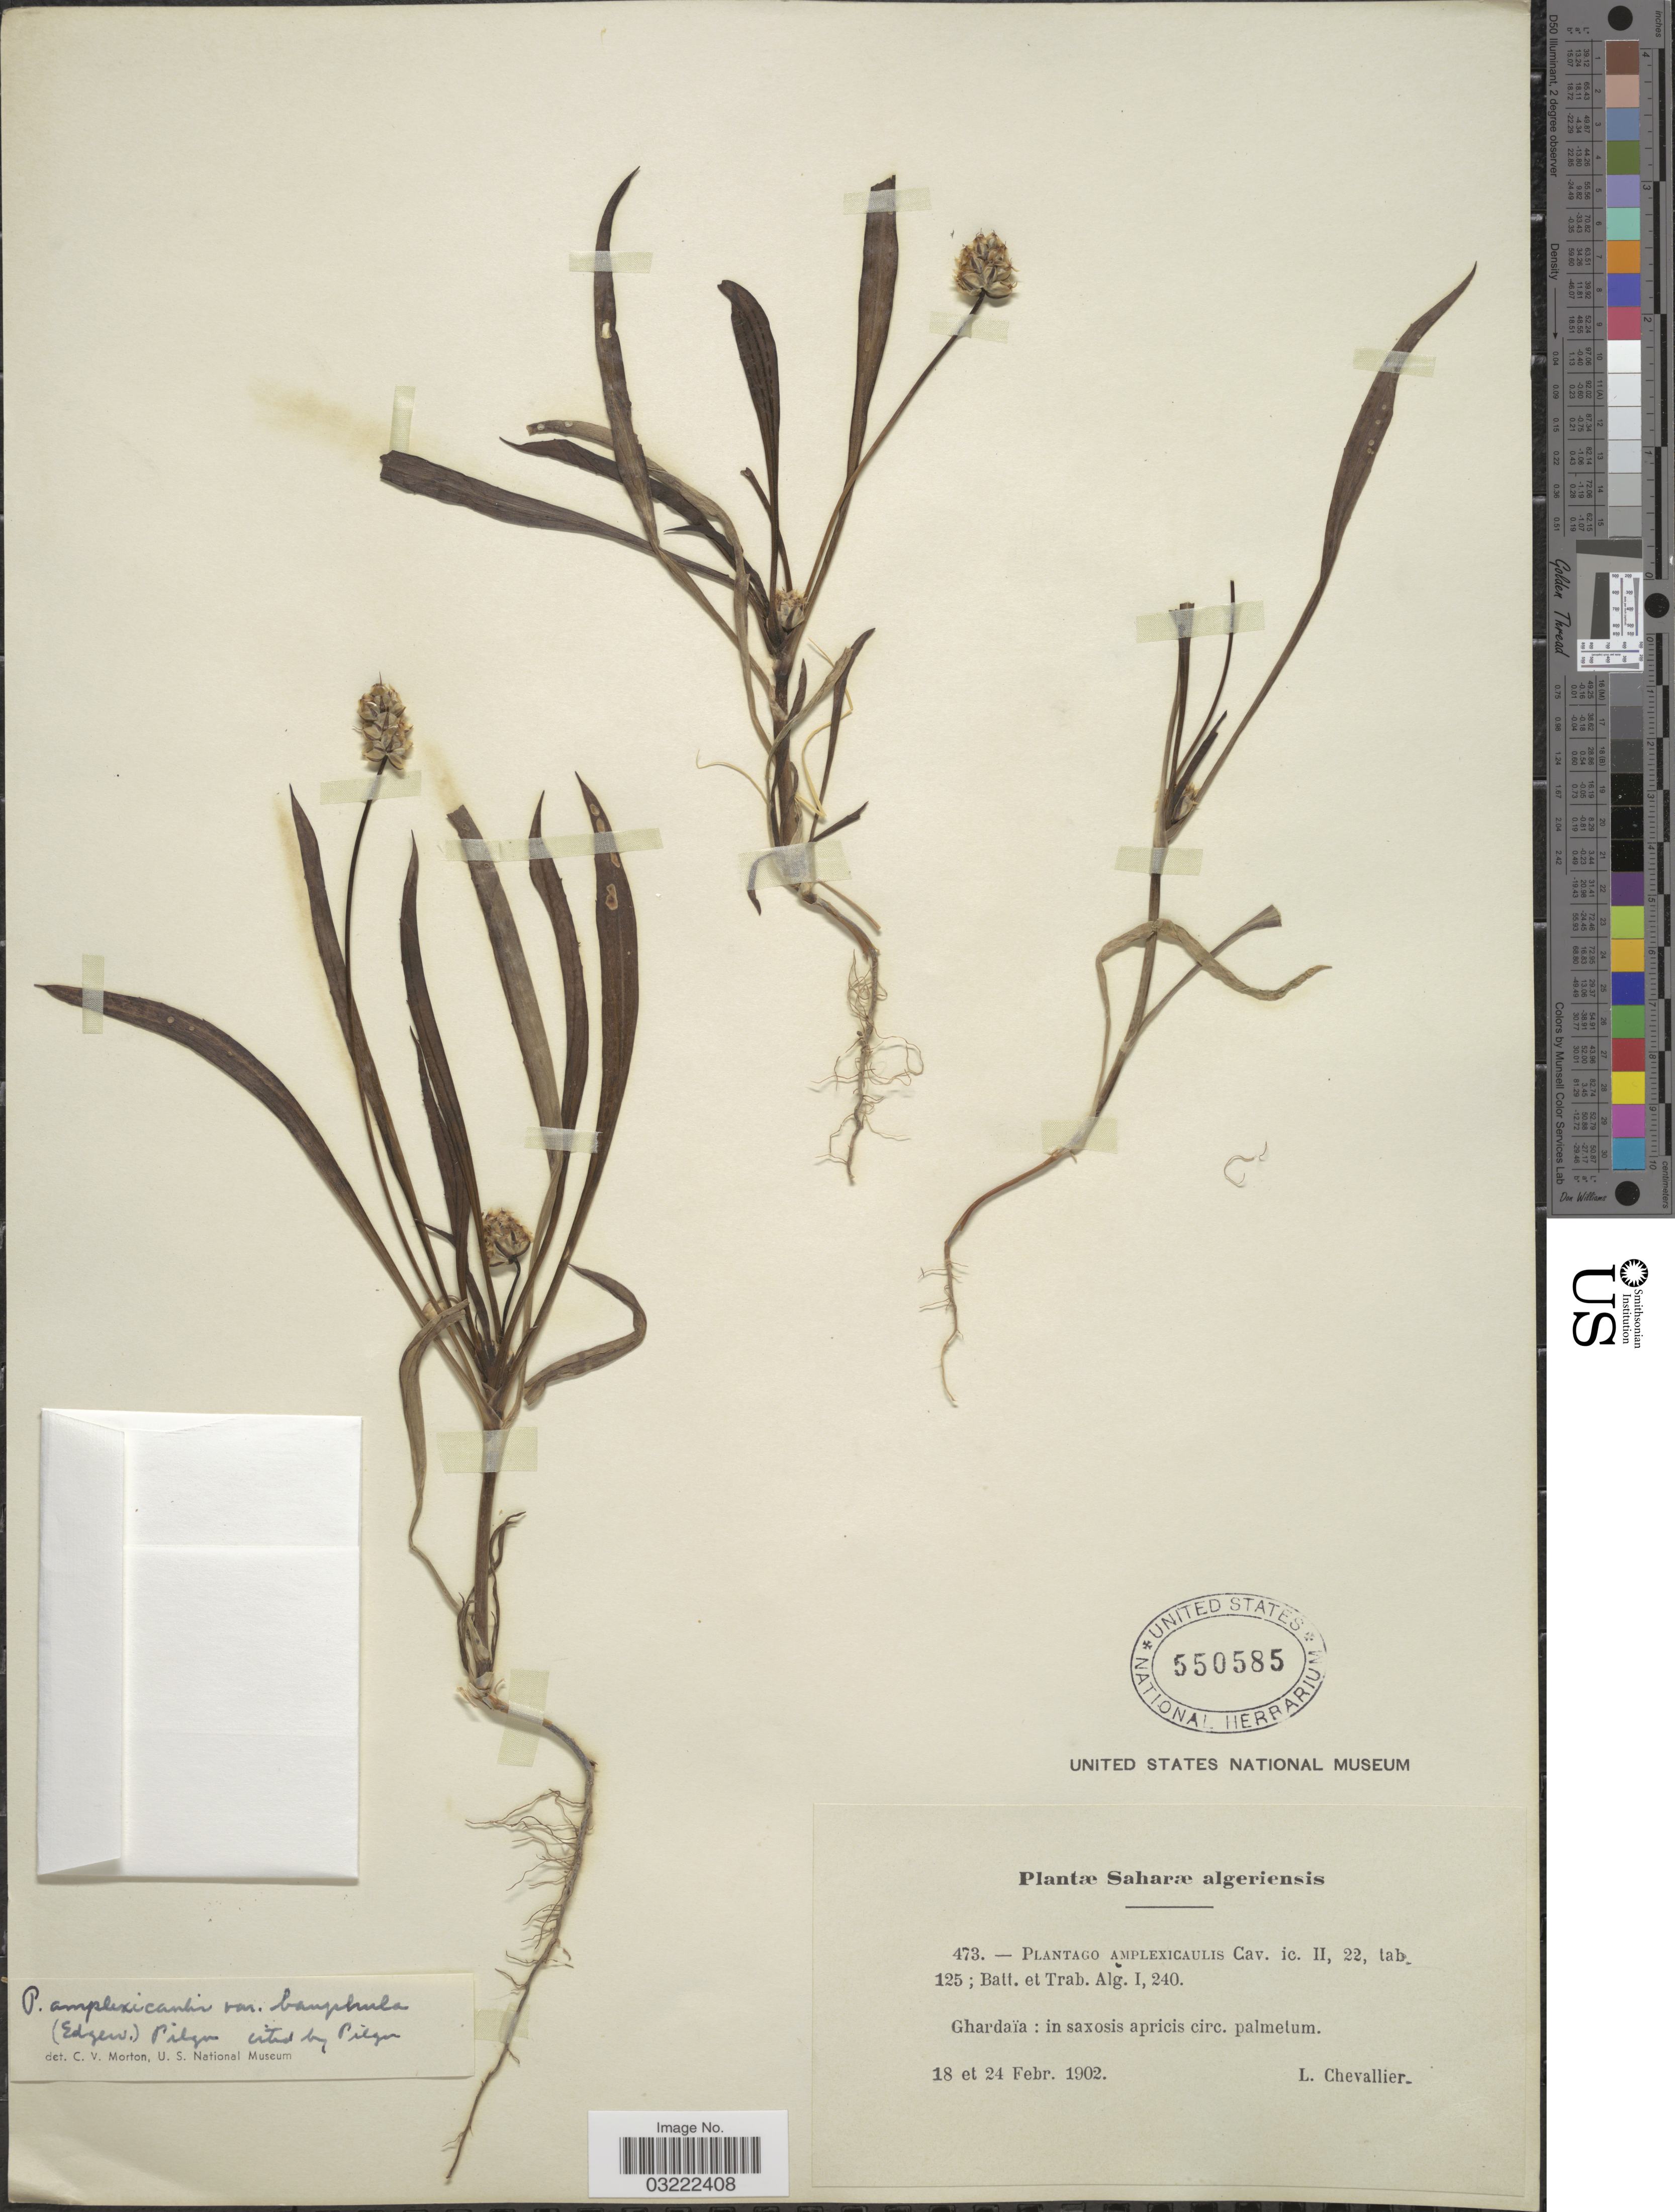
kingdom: Plantae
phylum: Tracheophyta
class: Magnoliopsida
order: Lamiales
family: Plantaginaceae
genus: Plantago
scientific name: Plantago amplexicaulis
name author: Cav.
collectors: L. Chevallier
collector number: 473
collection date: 1902-02-18/1902-02-24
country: Algeria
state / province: Ghardaïa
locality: Saharæ algeriensis.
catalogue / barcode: US 550585